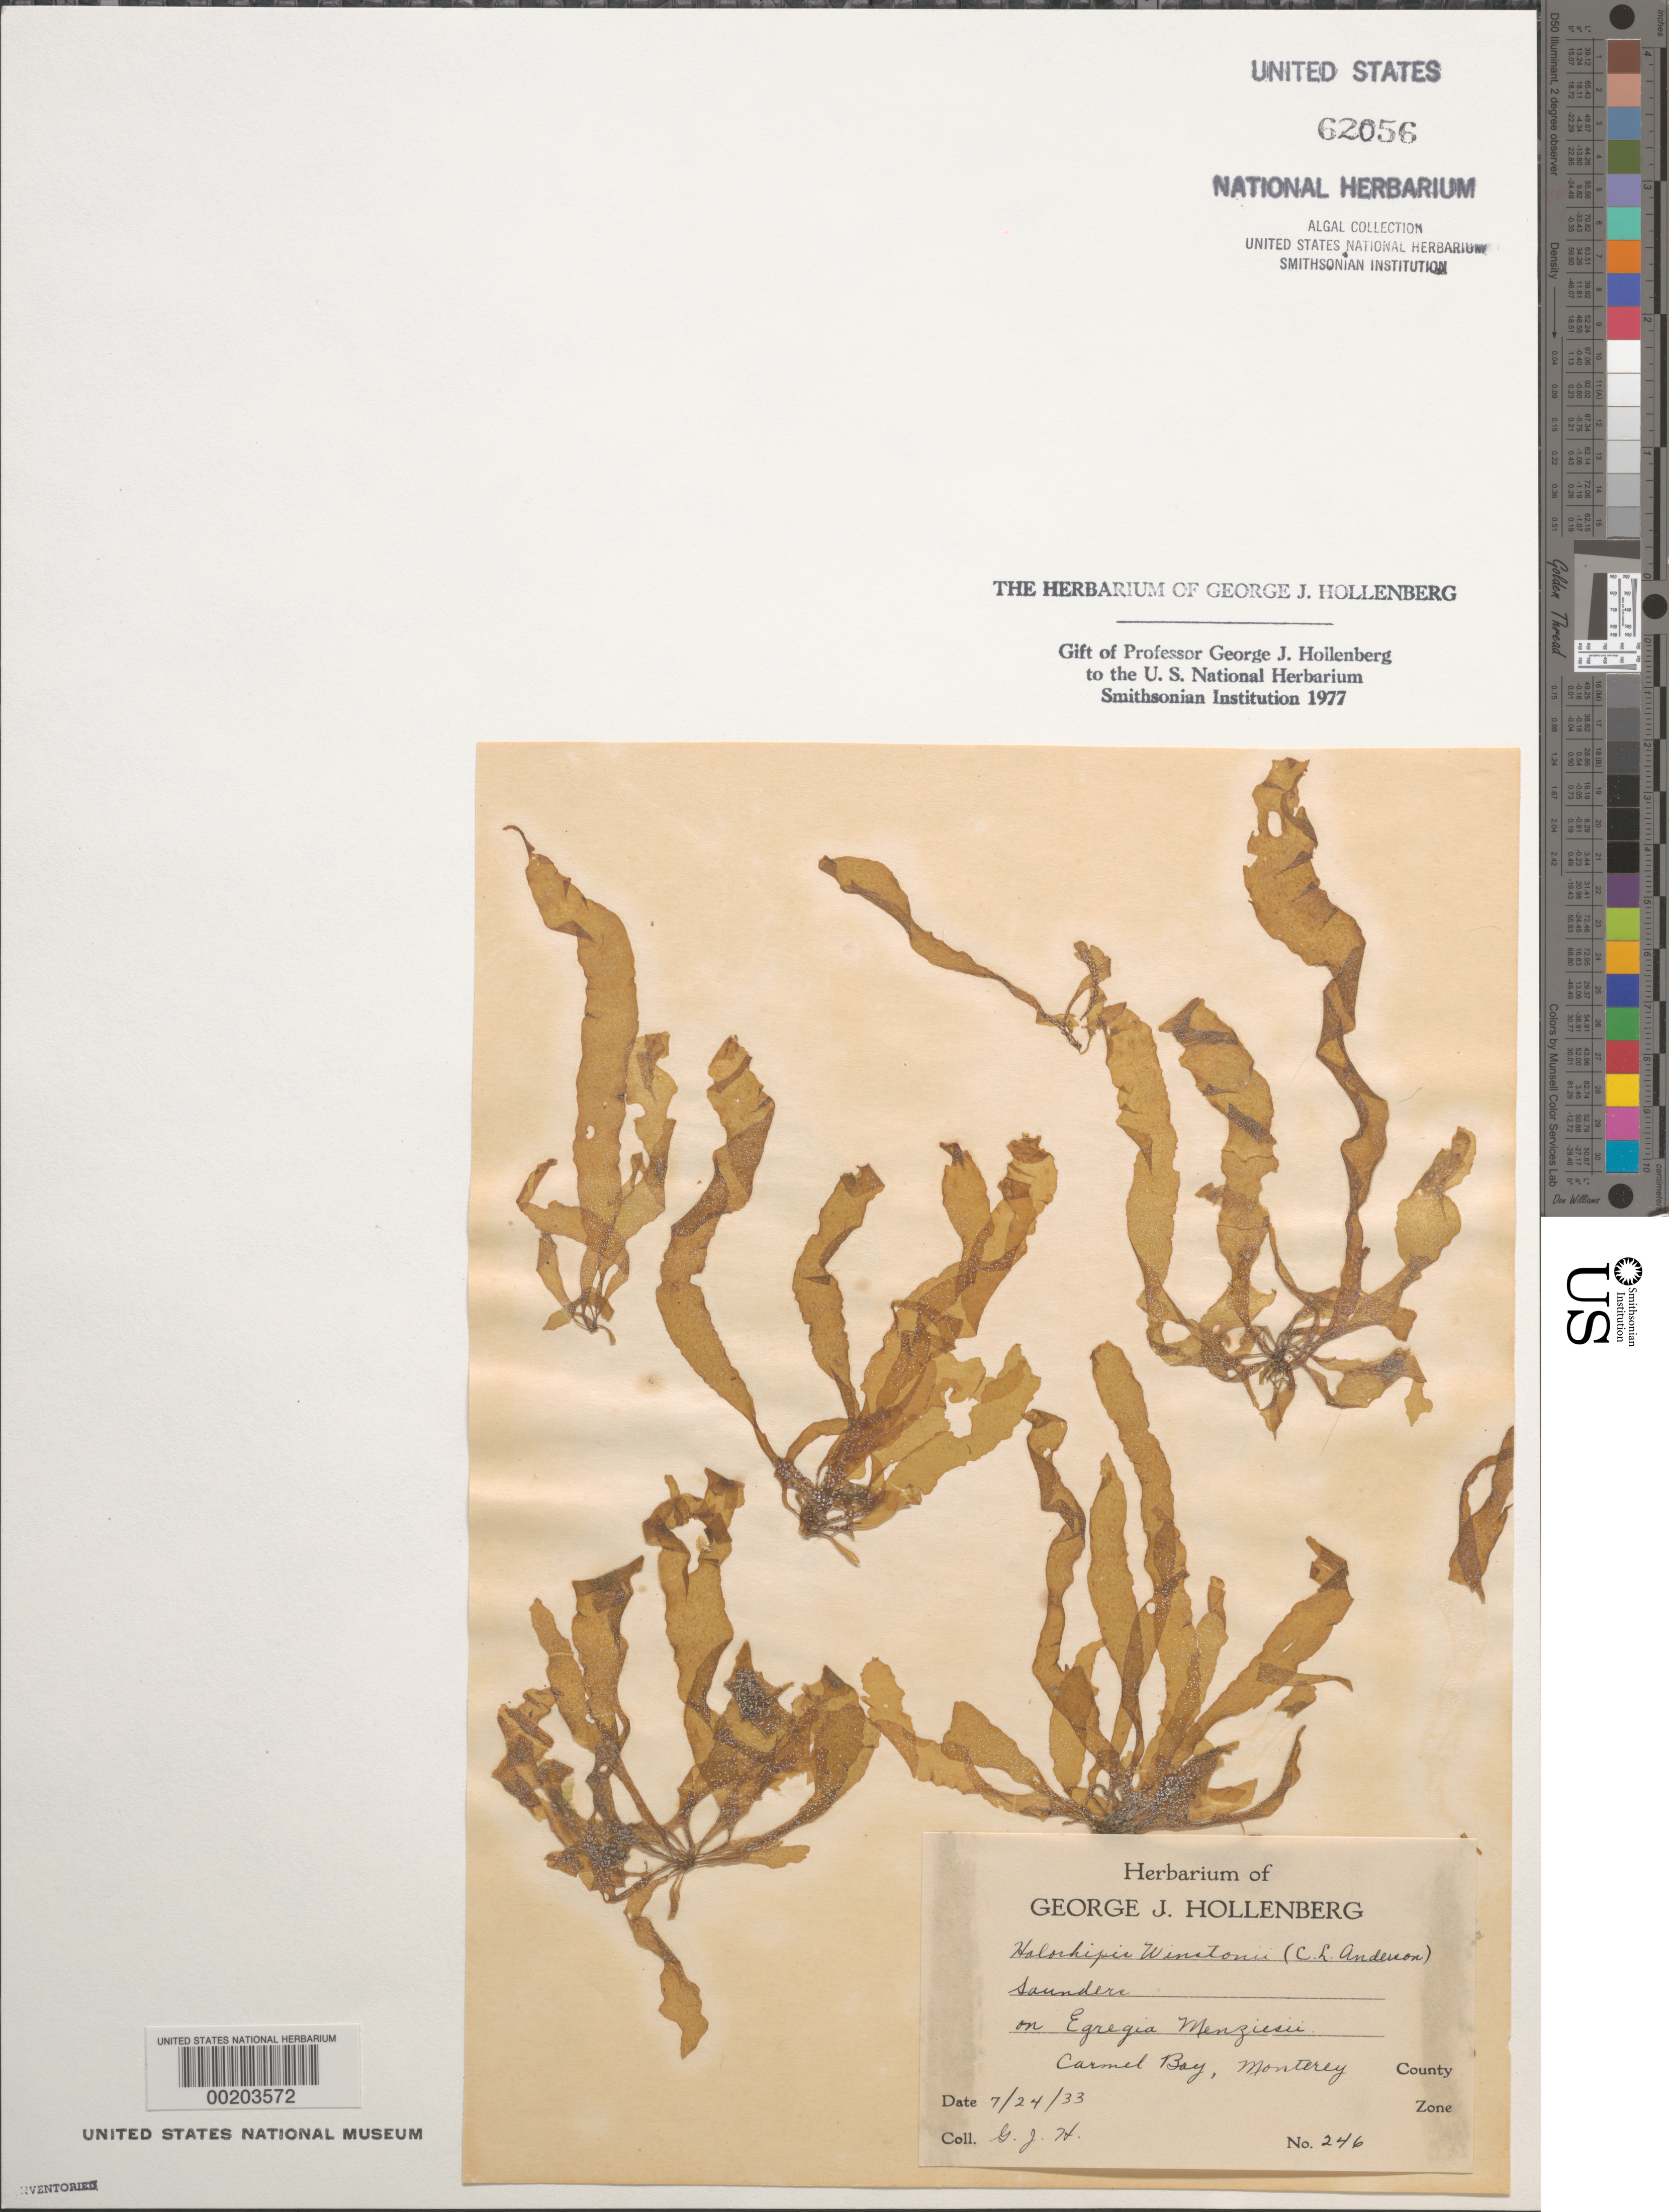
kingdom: Chromista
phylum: Ochrophyta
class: Phaeophyceae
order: Dictyosiphonales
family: Punctariaceae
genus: Halorhipis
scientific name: Halorhipis winstonii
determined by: Hollenberg, George J.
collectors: G. Hollenberg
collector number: GJH 246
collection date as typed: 24 Jul 1933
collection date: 1933-07-24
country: United States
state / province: California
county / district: Monterey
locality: Carmel Bay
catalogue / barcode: US 62056